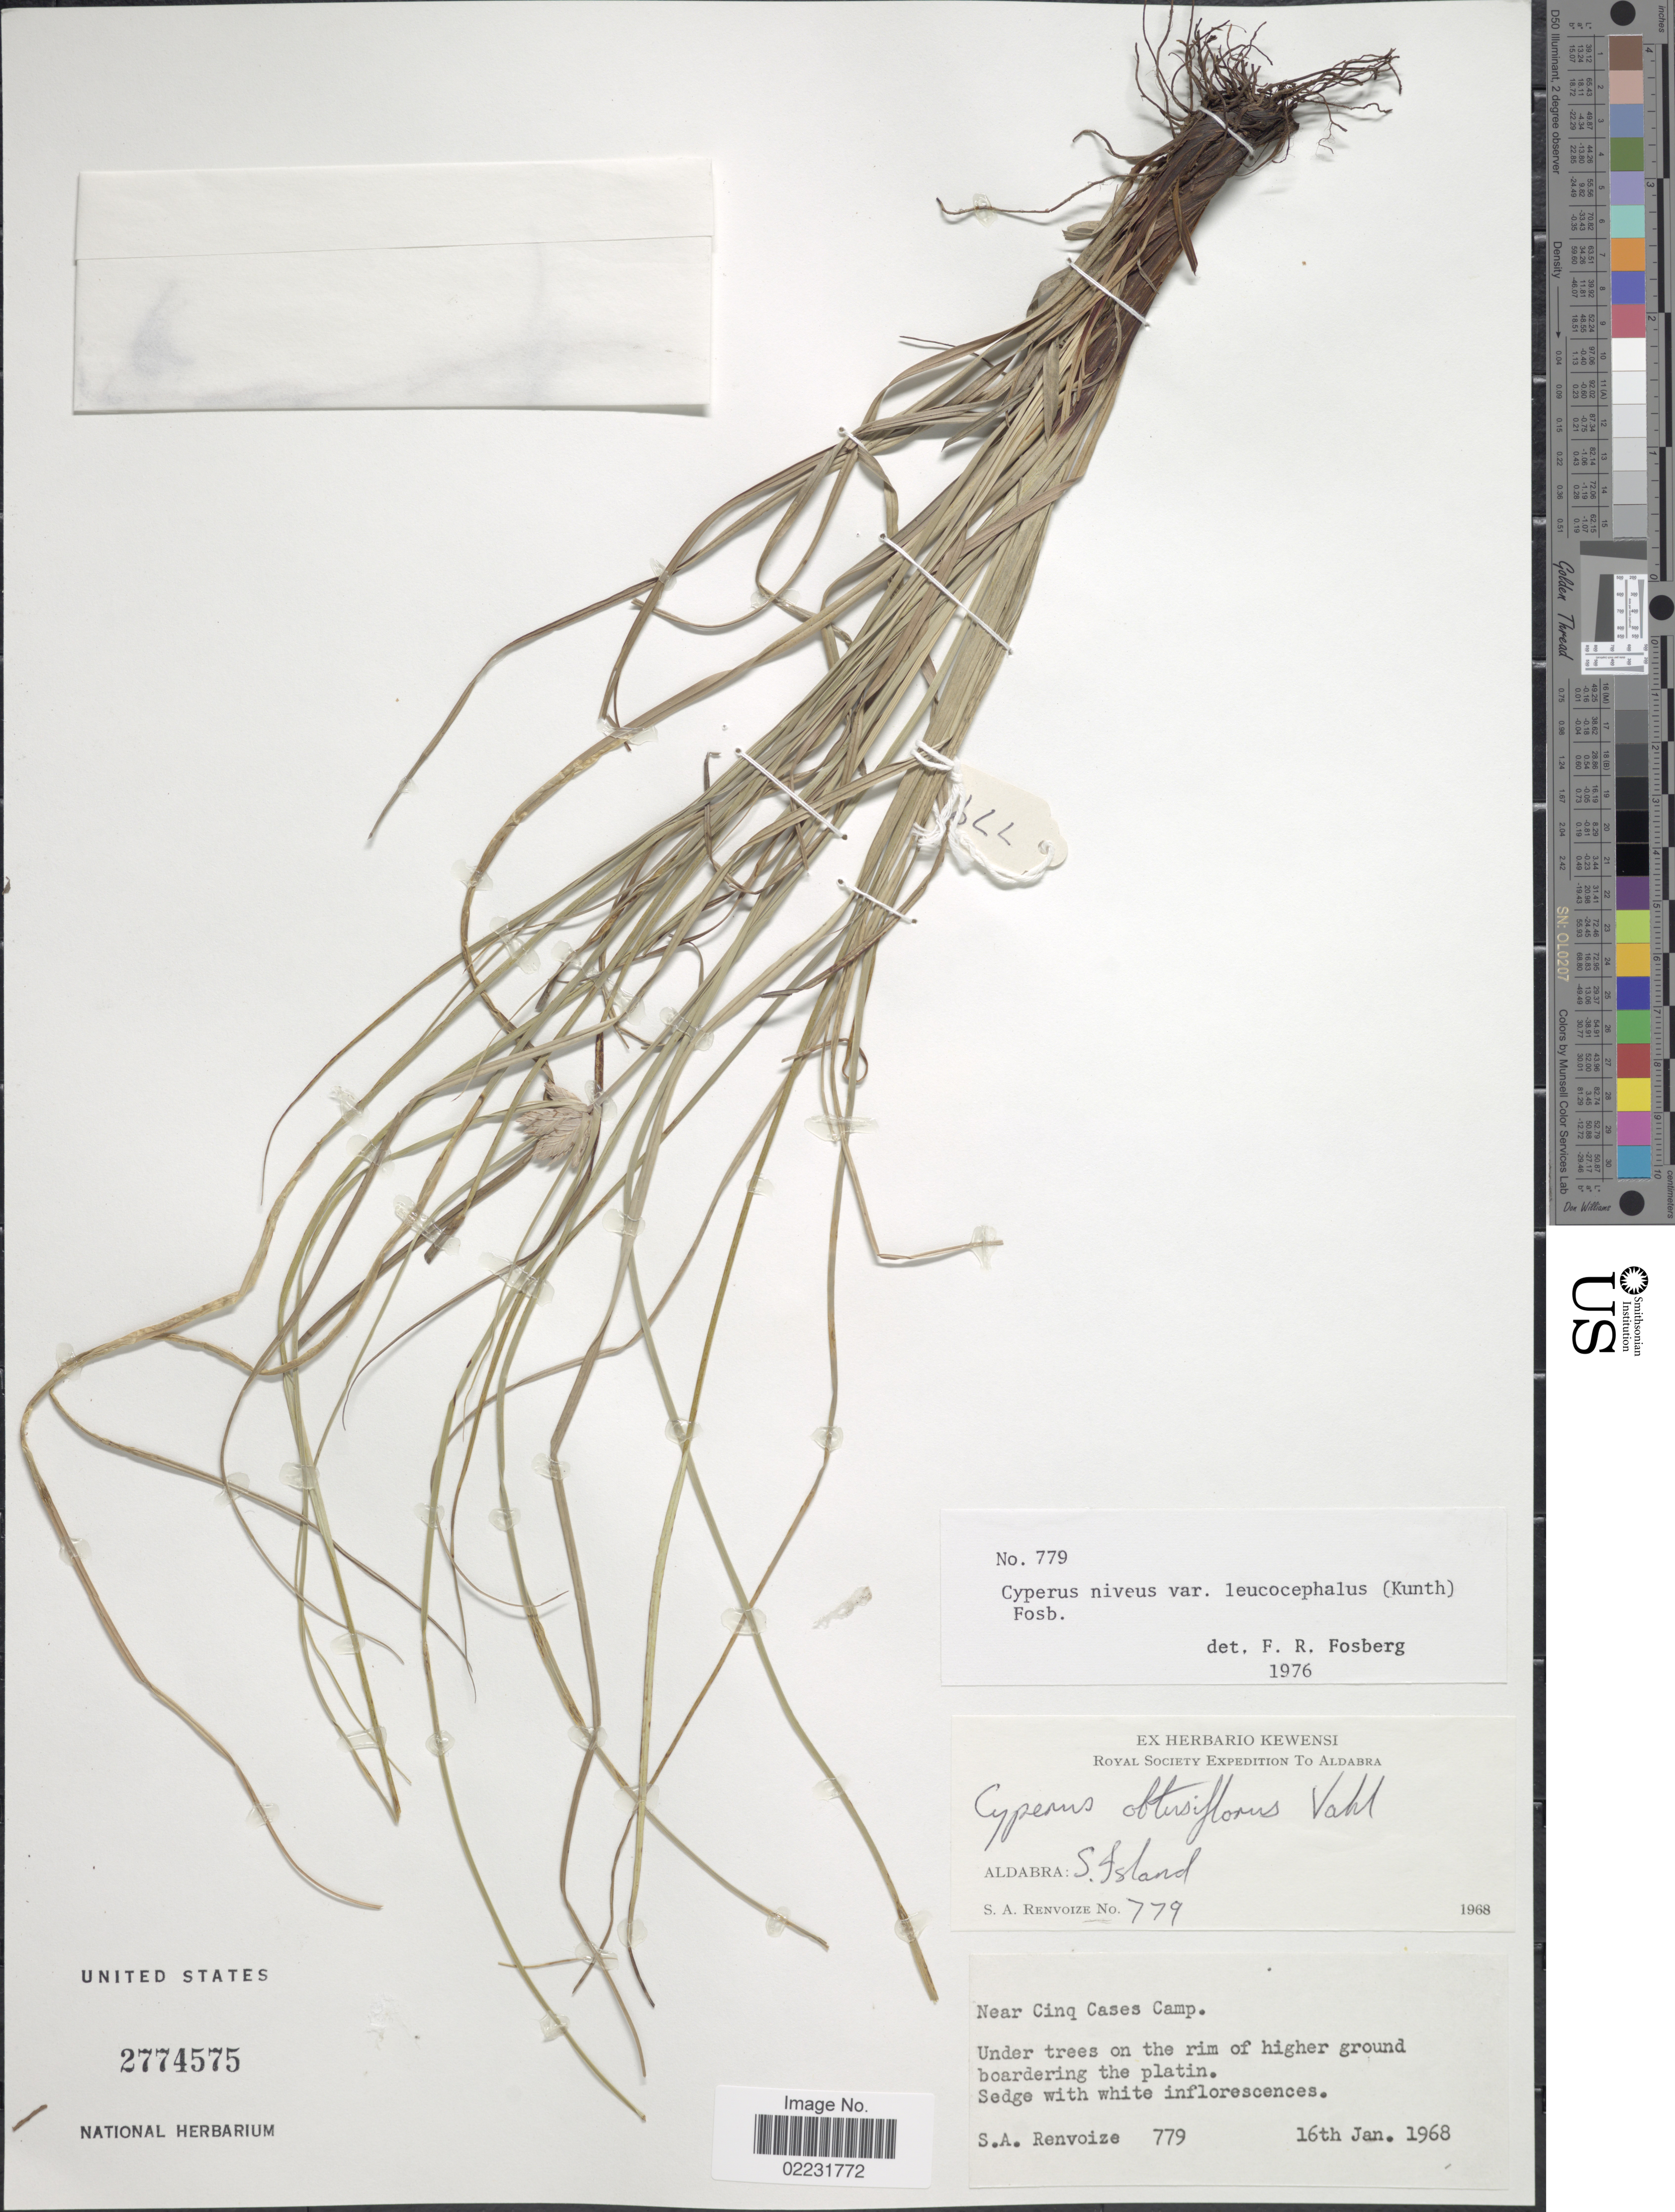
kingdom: Plantae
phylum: Tracheophyta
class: Liliopsida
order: Poales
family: Cyperaceae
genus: Cyperus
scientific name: Cyperus niveus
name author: Retz.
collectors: S. A. Renvoize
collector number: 779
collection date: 1968-01-16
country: Seychelles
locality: Aldabra: S. Island, Near Cinq Cases Camp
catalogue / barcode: US 2774575